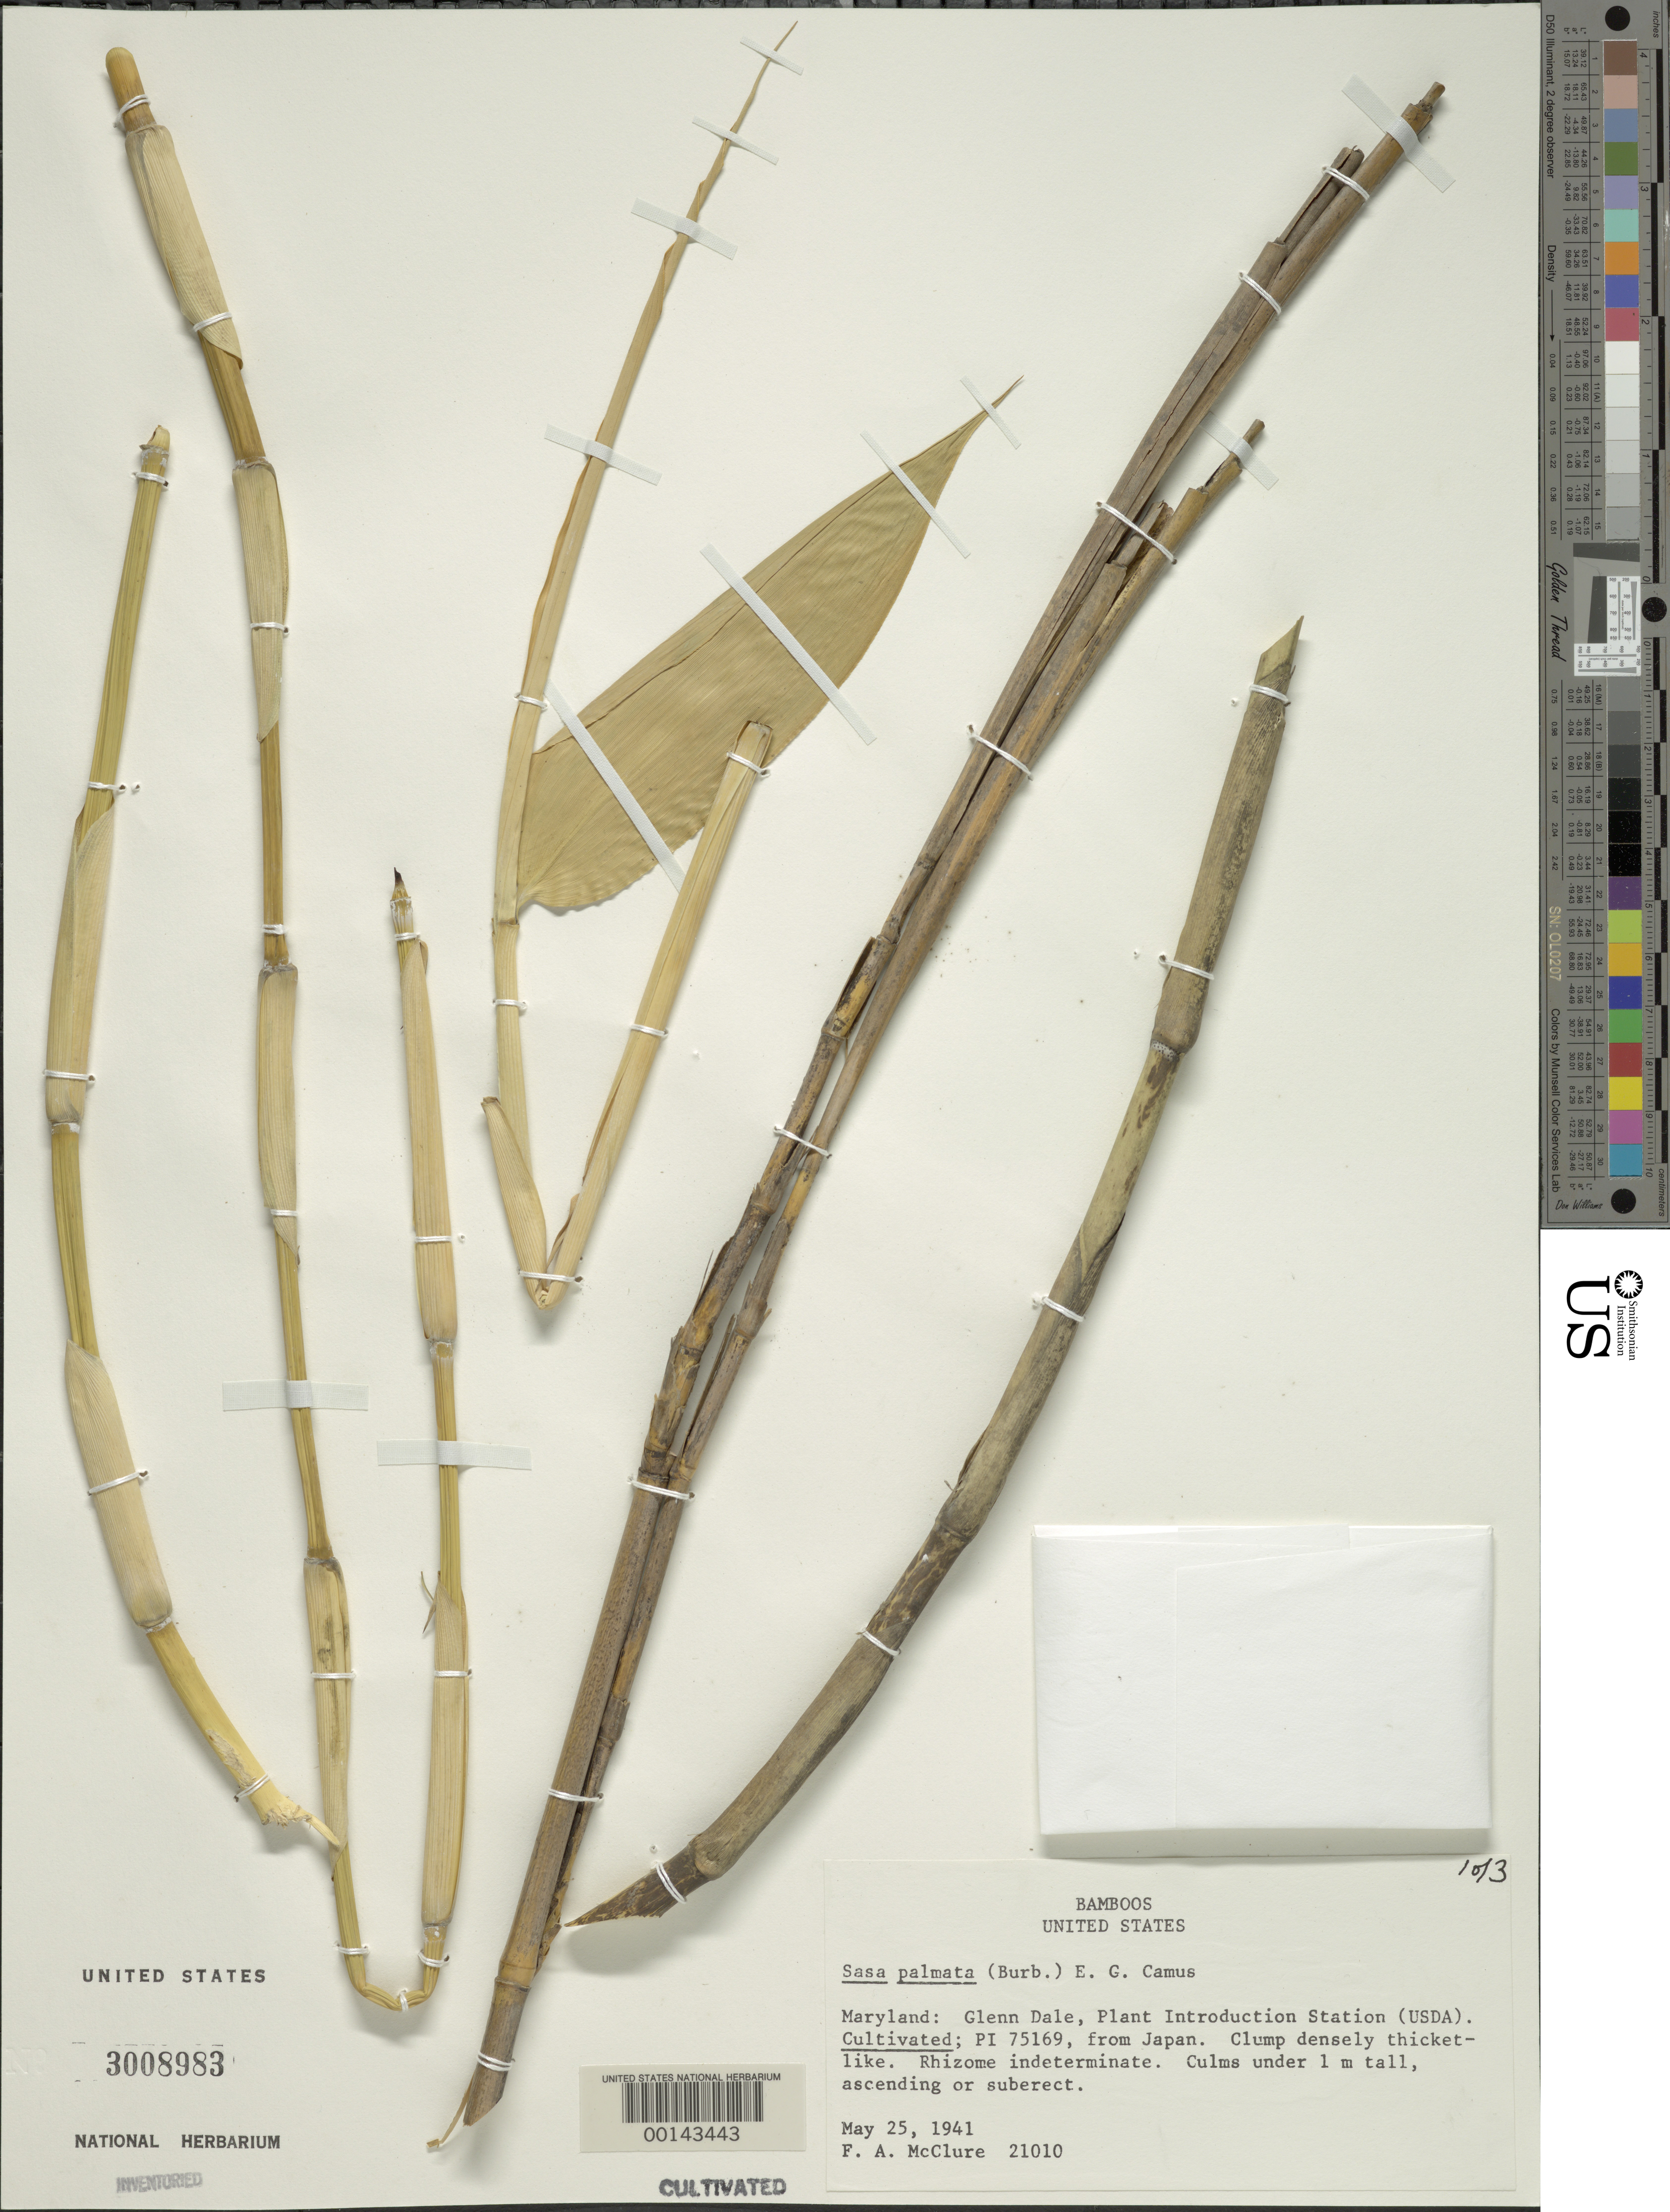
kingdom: Plantae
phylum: Tracheophyta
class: Liliopsida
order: Poales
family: Poaceae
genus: Sasa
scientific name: Sasa palmata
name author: (hort. ex Burb.) E.G. Camus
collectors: F. A. McClure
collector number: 21010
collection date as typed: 25 May 1941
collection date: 1941-05-25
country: United States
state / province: Maryland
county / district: Prince George's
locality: Glenn dale, usda pi stat.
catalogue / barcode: US 3008983